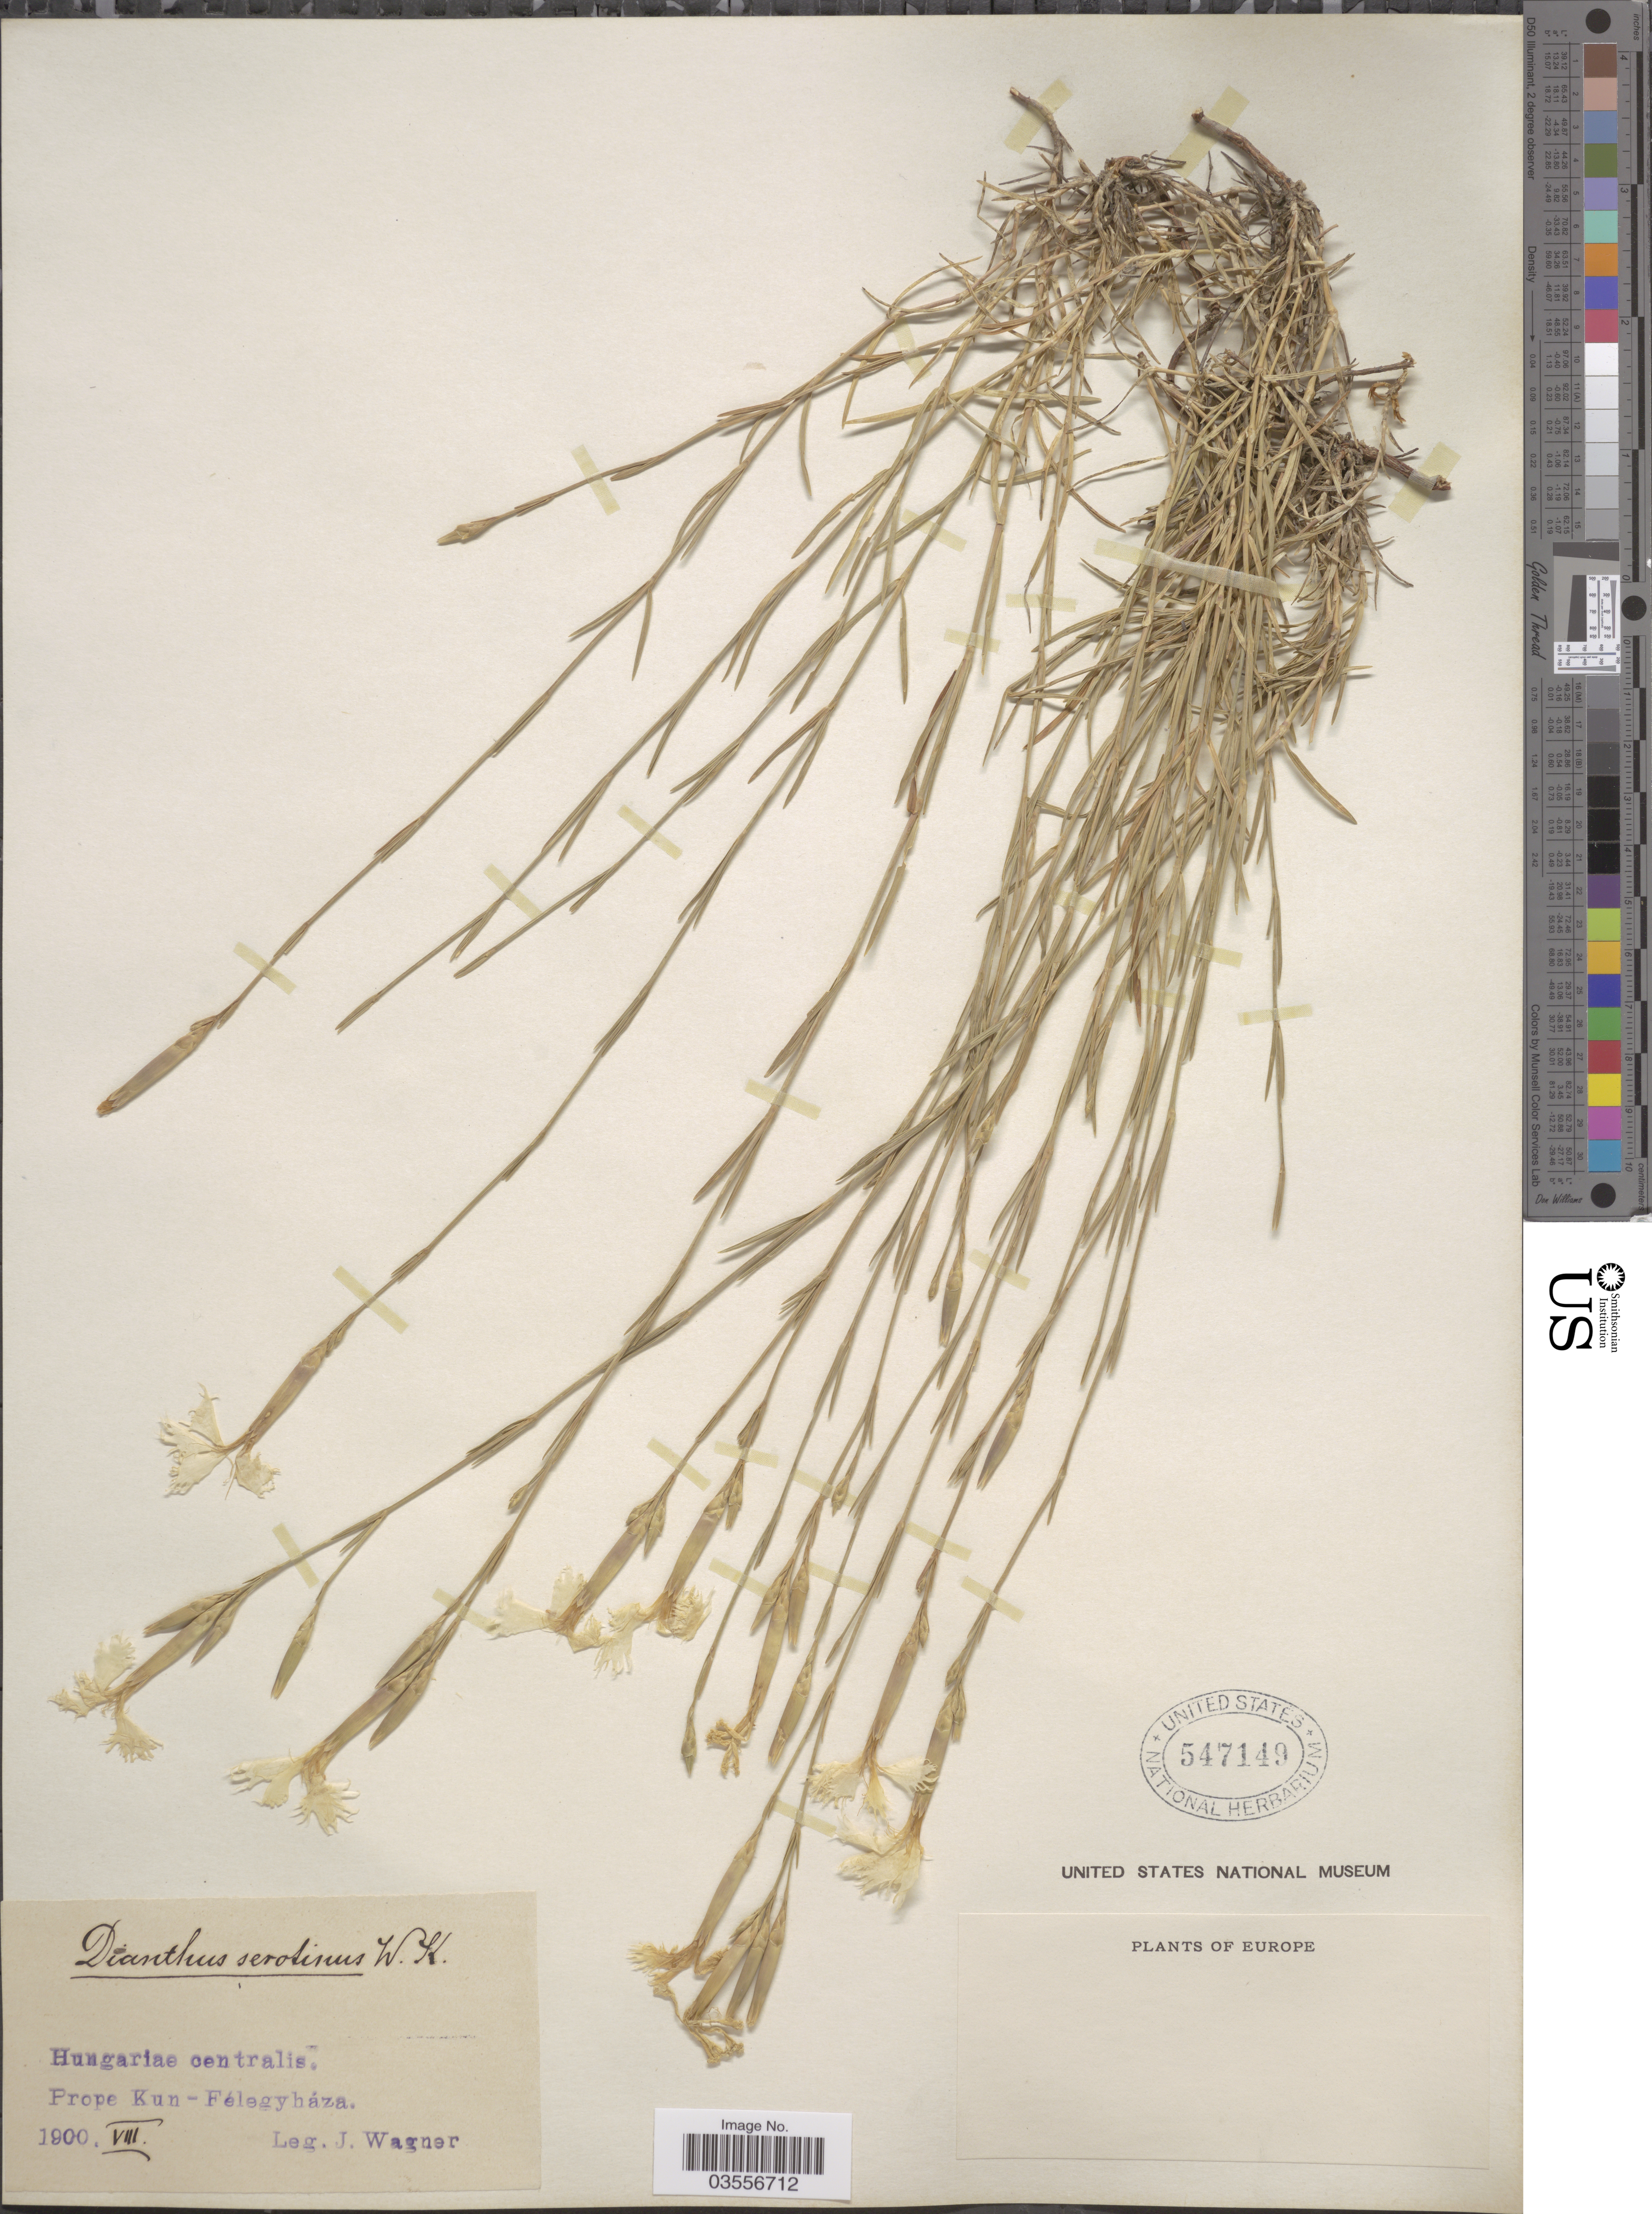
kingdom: Plantae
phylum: Tracheophyta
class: Magnoliopsida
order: Caryophyllales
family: Caryophyllaceae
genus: Dianthus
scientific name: Dianthus serotinus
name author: Waldst. & Kit.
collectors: J. Wagner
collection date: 1900-08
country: Hungary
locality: Hungariae centralis. Prope Kun-Félegyháza.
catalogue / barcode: US 547149